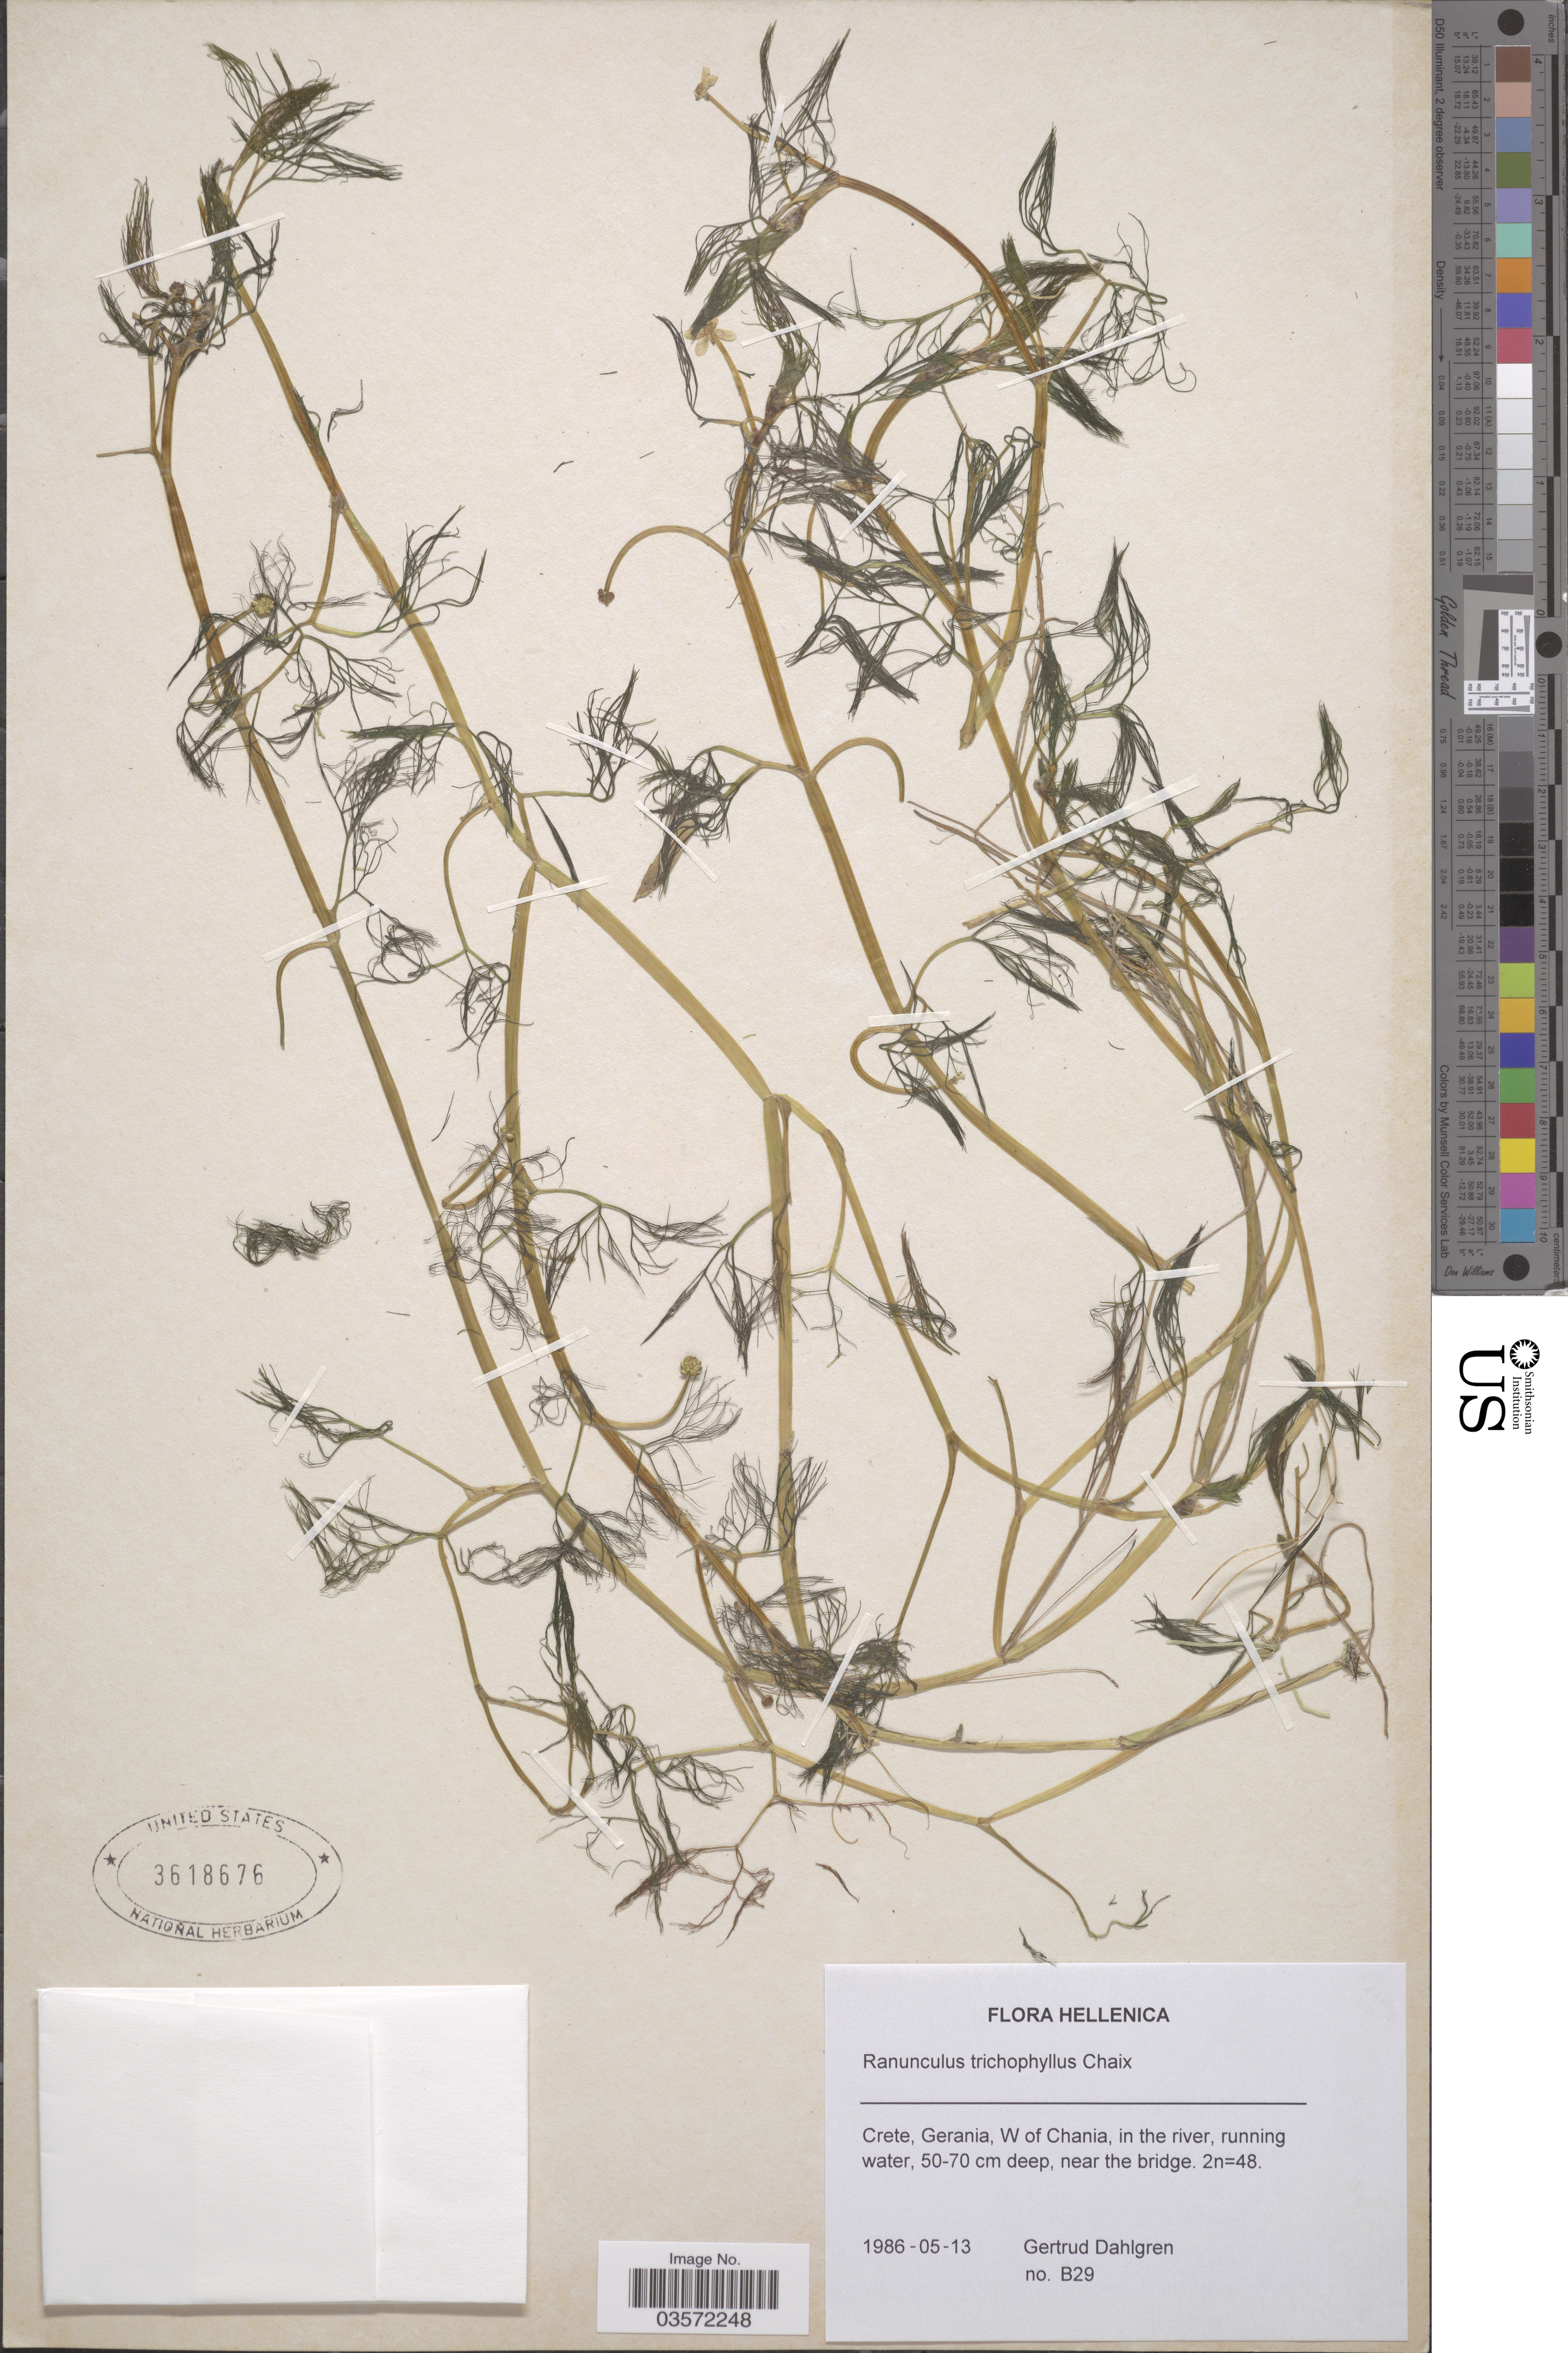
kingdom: Plantae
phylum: Tracheophyta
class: Magnoliopsida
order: Ranunculales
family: Ranunculaceae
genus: Ranunculus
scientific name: Ranunculus trichophyllus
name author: Chaix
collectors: G. Dahlgren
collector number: B29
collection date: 1986-05-13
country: Greece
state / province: Crete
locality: Hellenica, Gerania, W of Chania, in the river.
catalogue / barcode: US 3618676